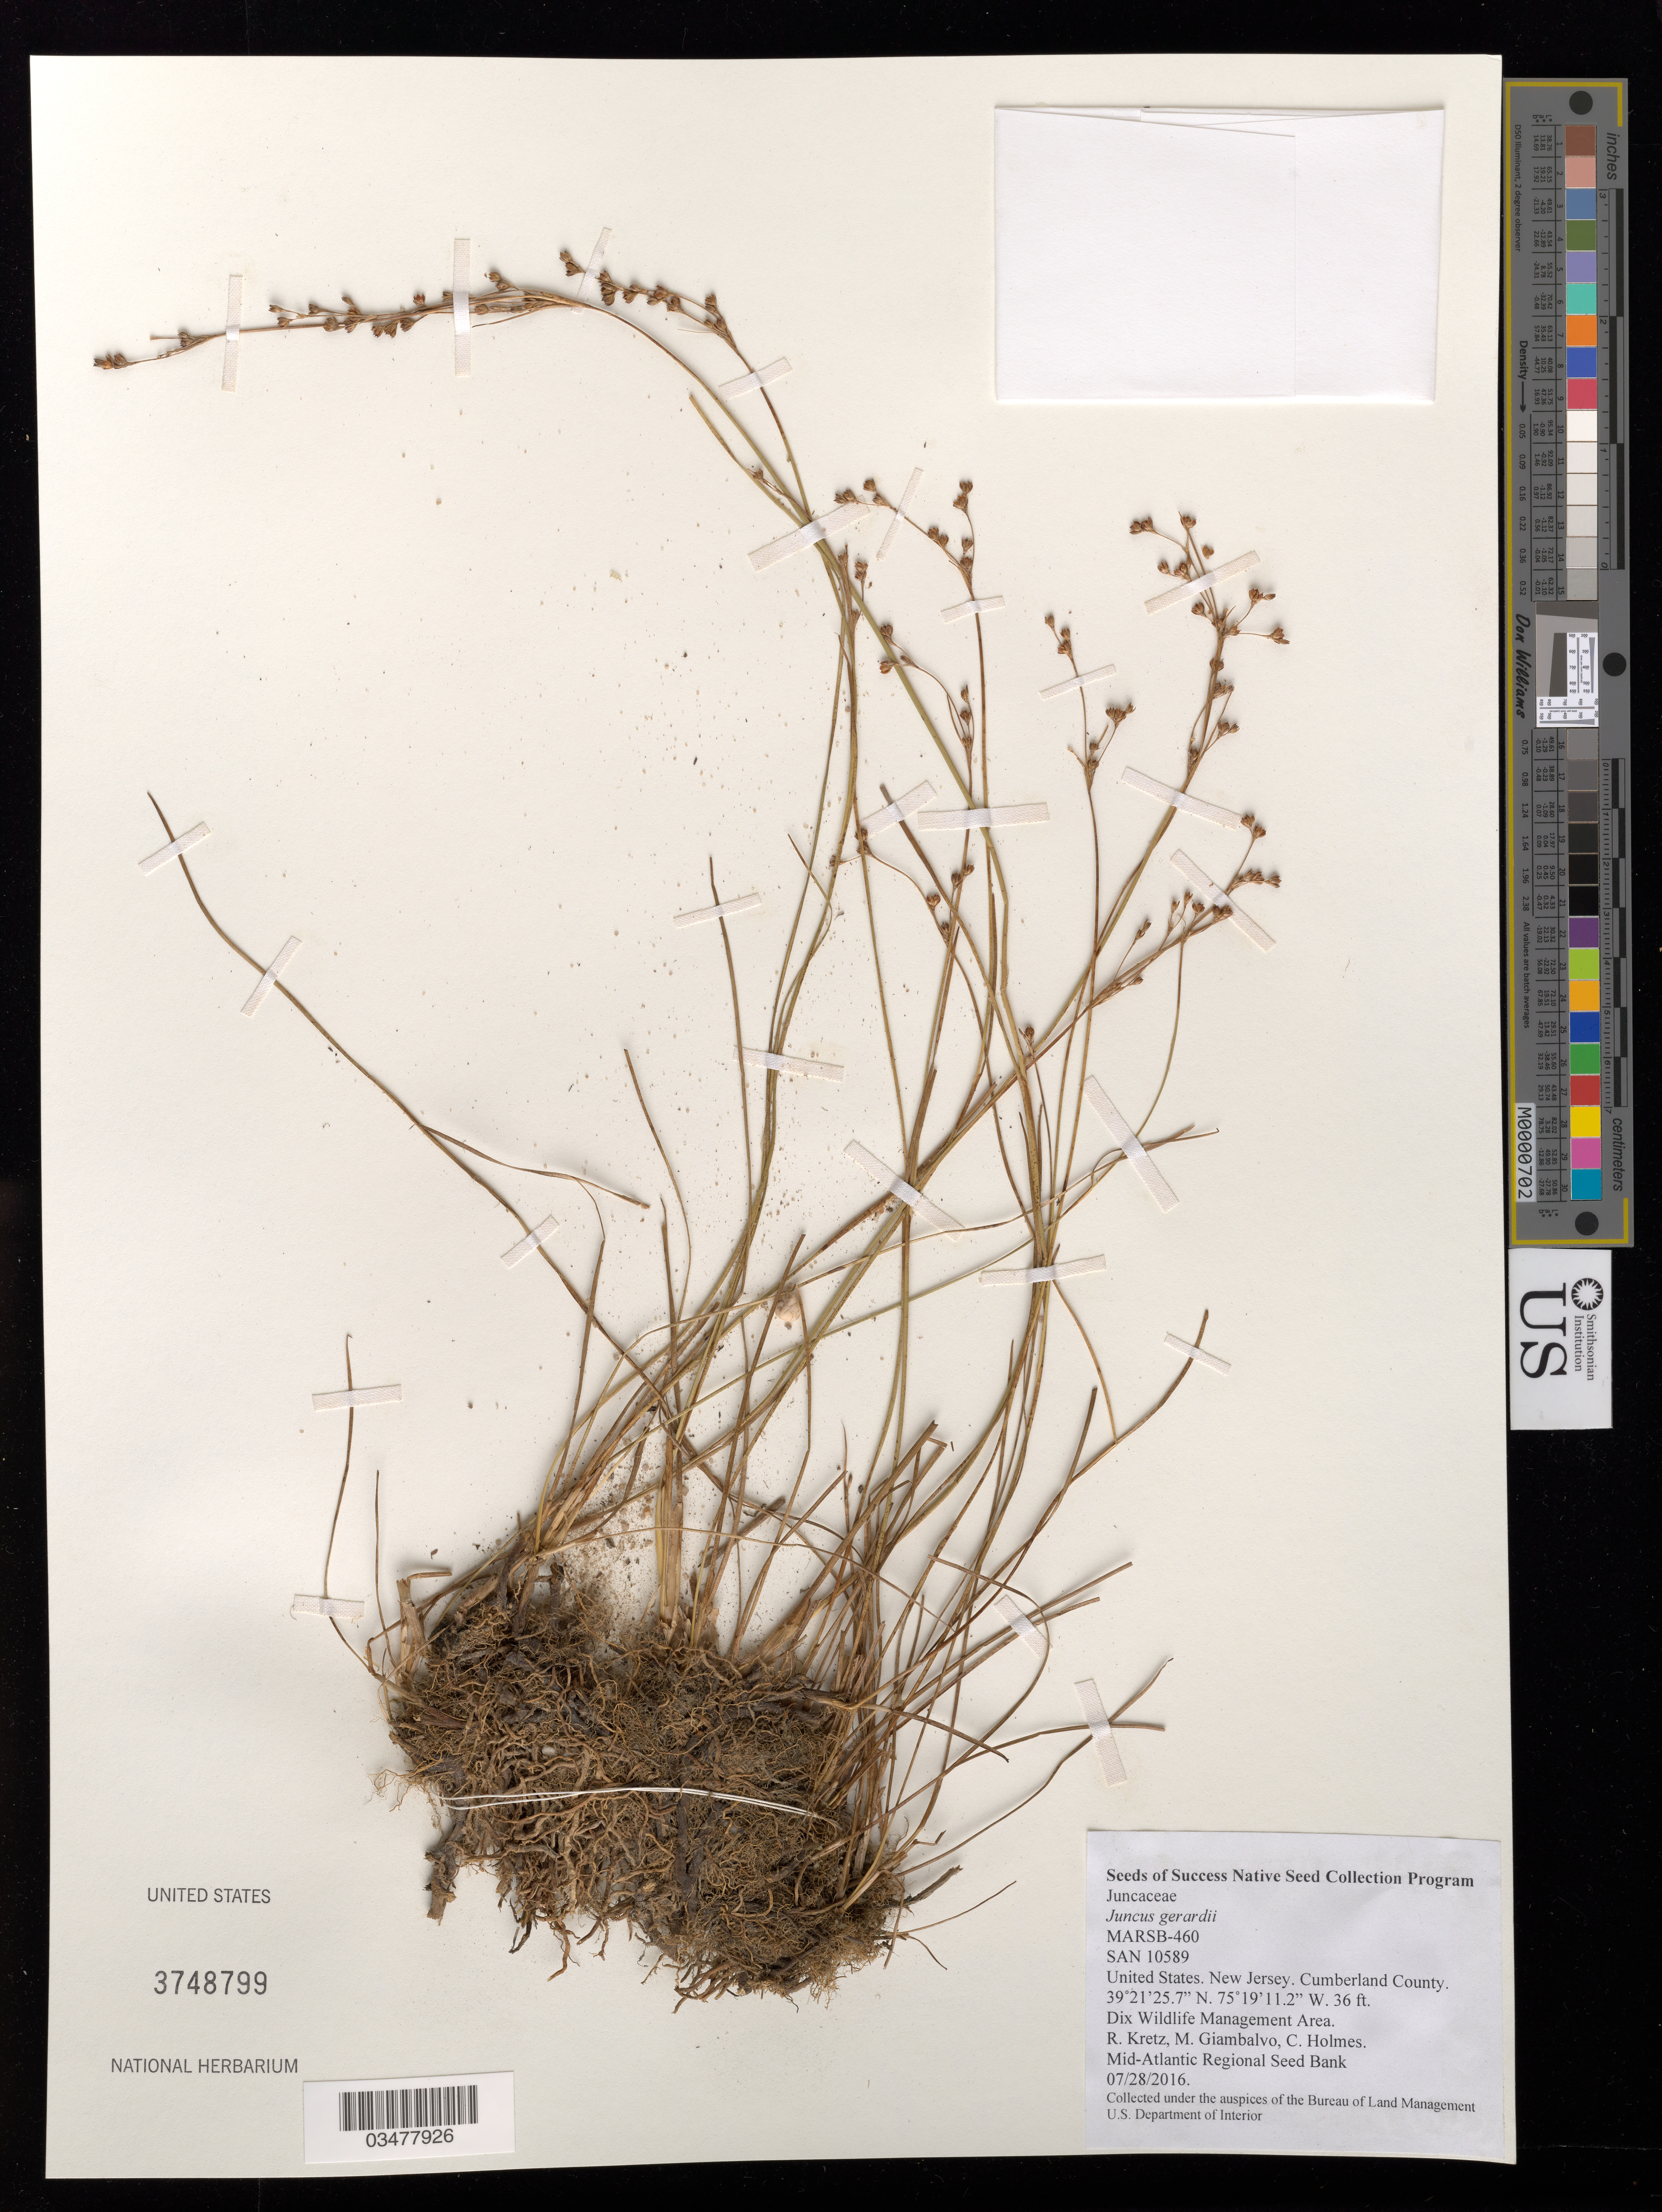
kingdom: Plantae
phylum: Tracheophyta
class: Liliopsida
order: Poales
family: Juncaceae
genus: Juncus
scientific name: Juncus gerardi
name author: Loisel.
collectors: R. Kretz, M. Giambalvo & C. Holmes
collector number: MARSB-460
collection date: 2016-07-28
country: United States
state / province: New Jersey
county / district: Cumberland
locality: Dix Wildlife Management Area, Seabreeze Rd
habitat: Upland salt marsh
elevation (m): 11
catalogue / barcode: US 3748799